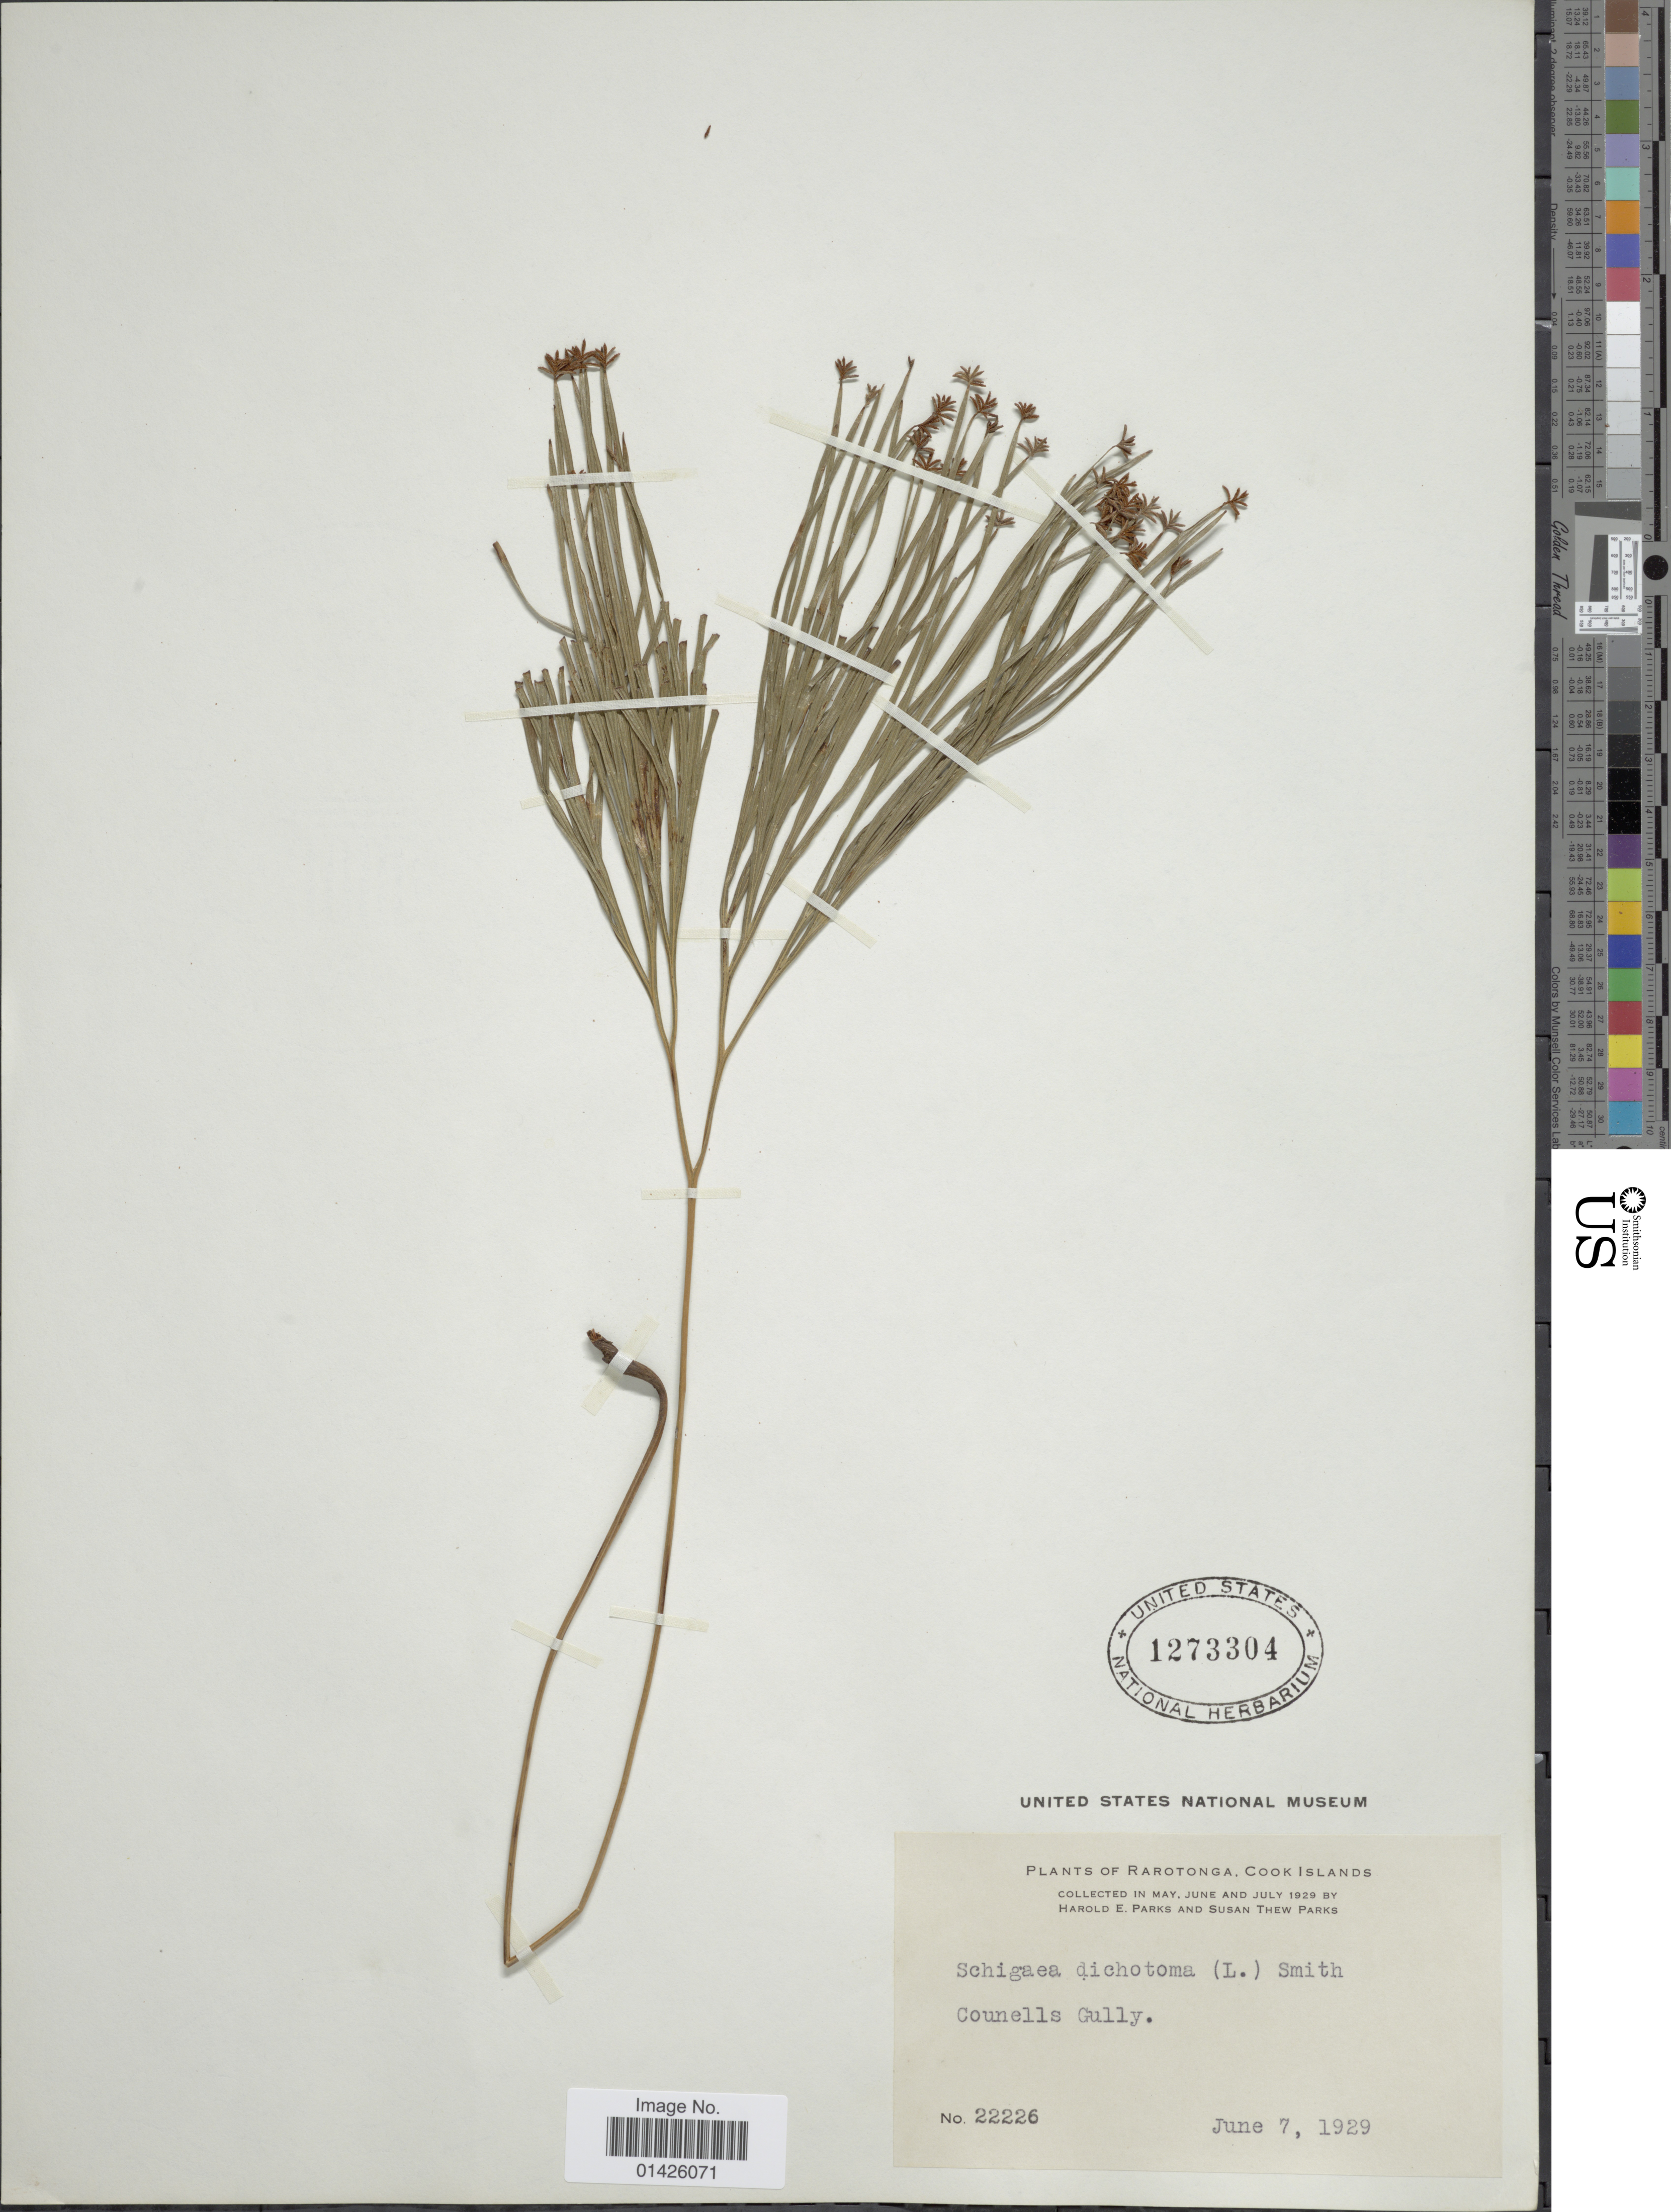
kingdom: Plantae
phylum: Tracheophyta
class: Polypodiopsida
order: Schizaeales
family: Schizaeaceae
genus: Schizaea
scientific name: Schizaea dichotoma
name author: (L.) J. Sm.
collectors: H. E. Parks & S. Parks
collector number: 22226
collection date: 1929-06-07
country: Cook Islands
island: Rarotonga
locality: Rarotonga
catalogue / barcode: US 1273304